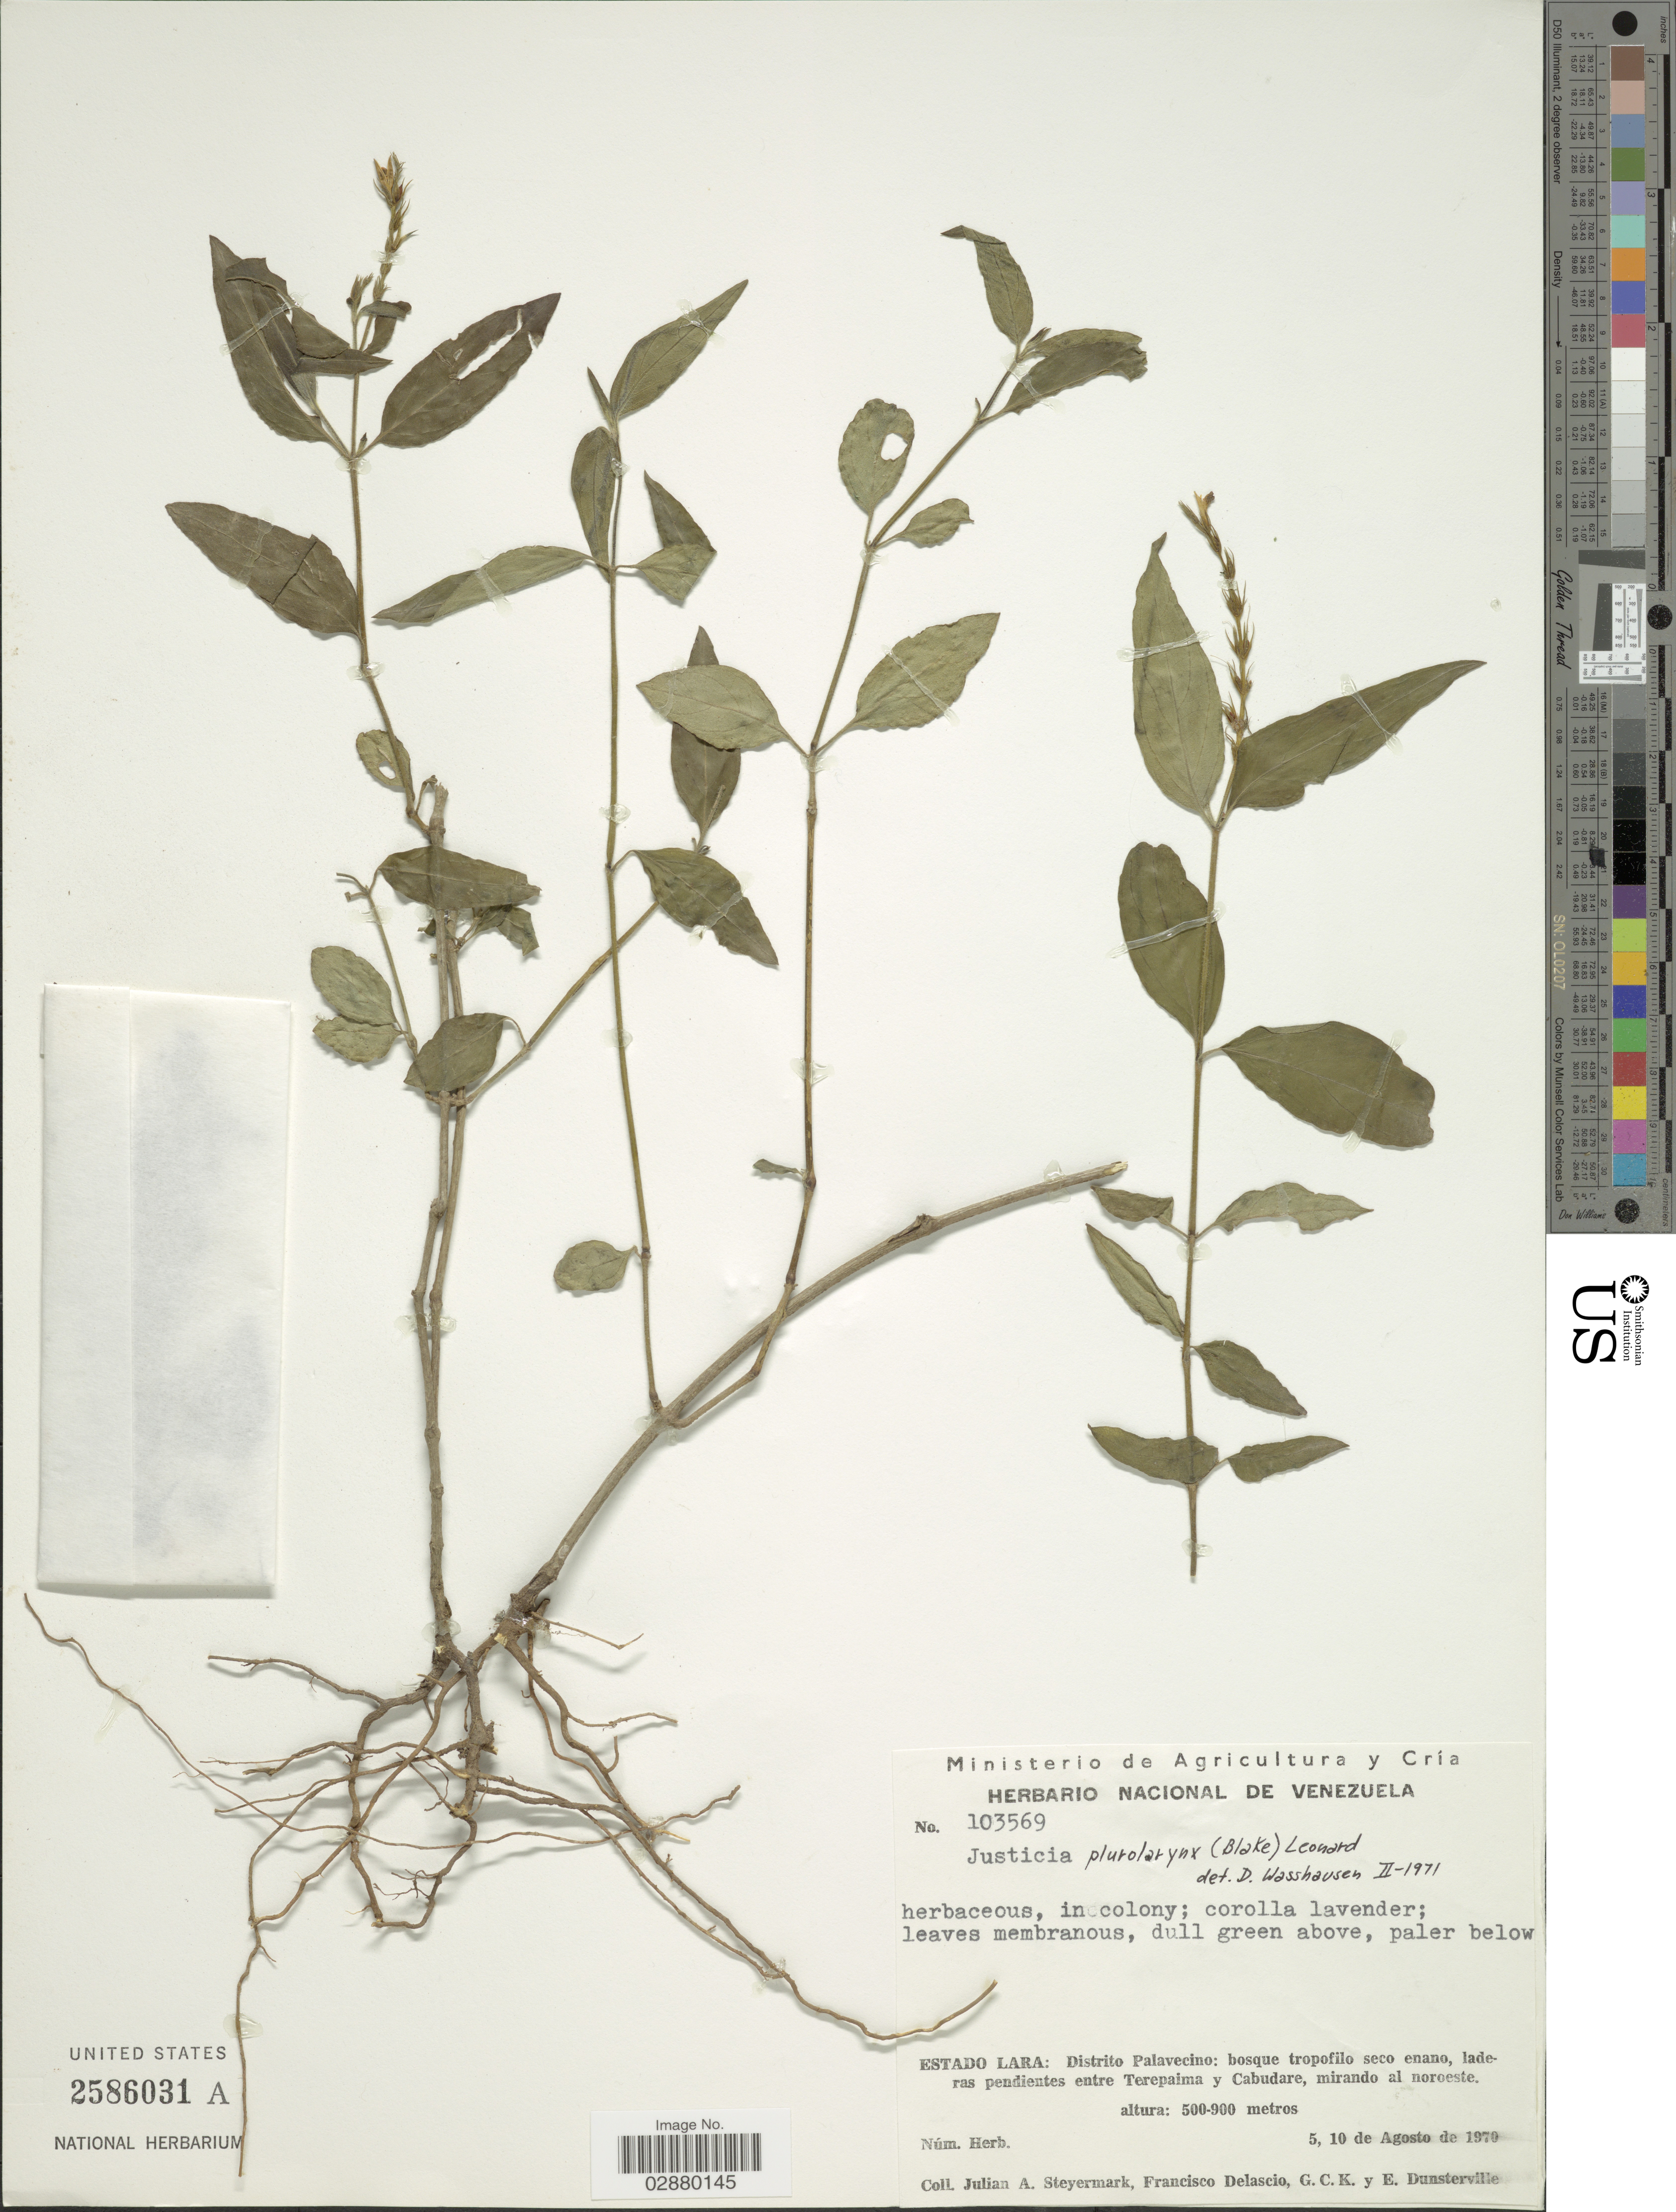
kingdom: Plantae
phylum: Tracheophyta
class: Magnoliopsida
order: Lamiales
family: Acanthaceae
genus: Justicia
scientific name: Justicia pleurolarynx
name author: (S.F. Blake) V.M. Badillo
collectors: J. Steyermark, F. Delascio, G. C. K. Dunsterville & E. Dunsterville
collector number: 103569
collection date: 1970-08-05/1970-08-10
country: Venezuela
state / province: Lara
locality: Distrito Palavecino: laderas pendientes entre Terepaima y Cabudare, mirando al noroeste.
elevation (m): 500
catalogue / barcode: US 2586031A